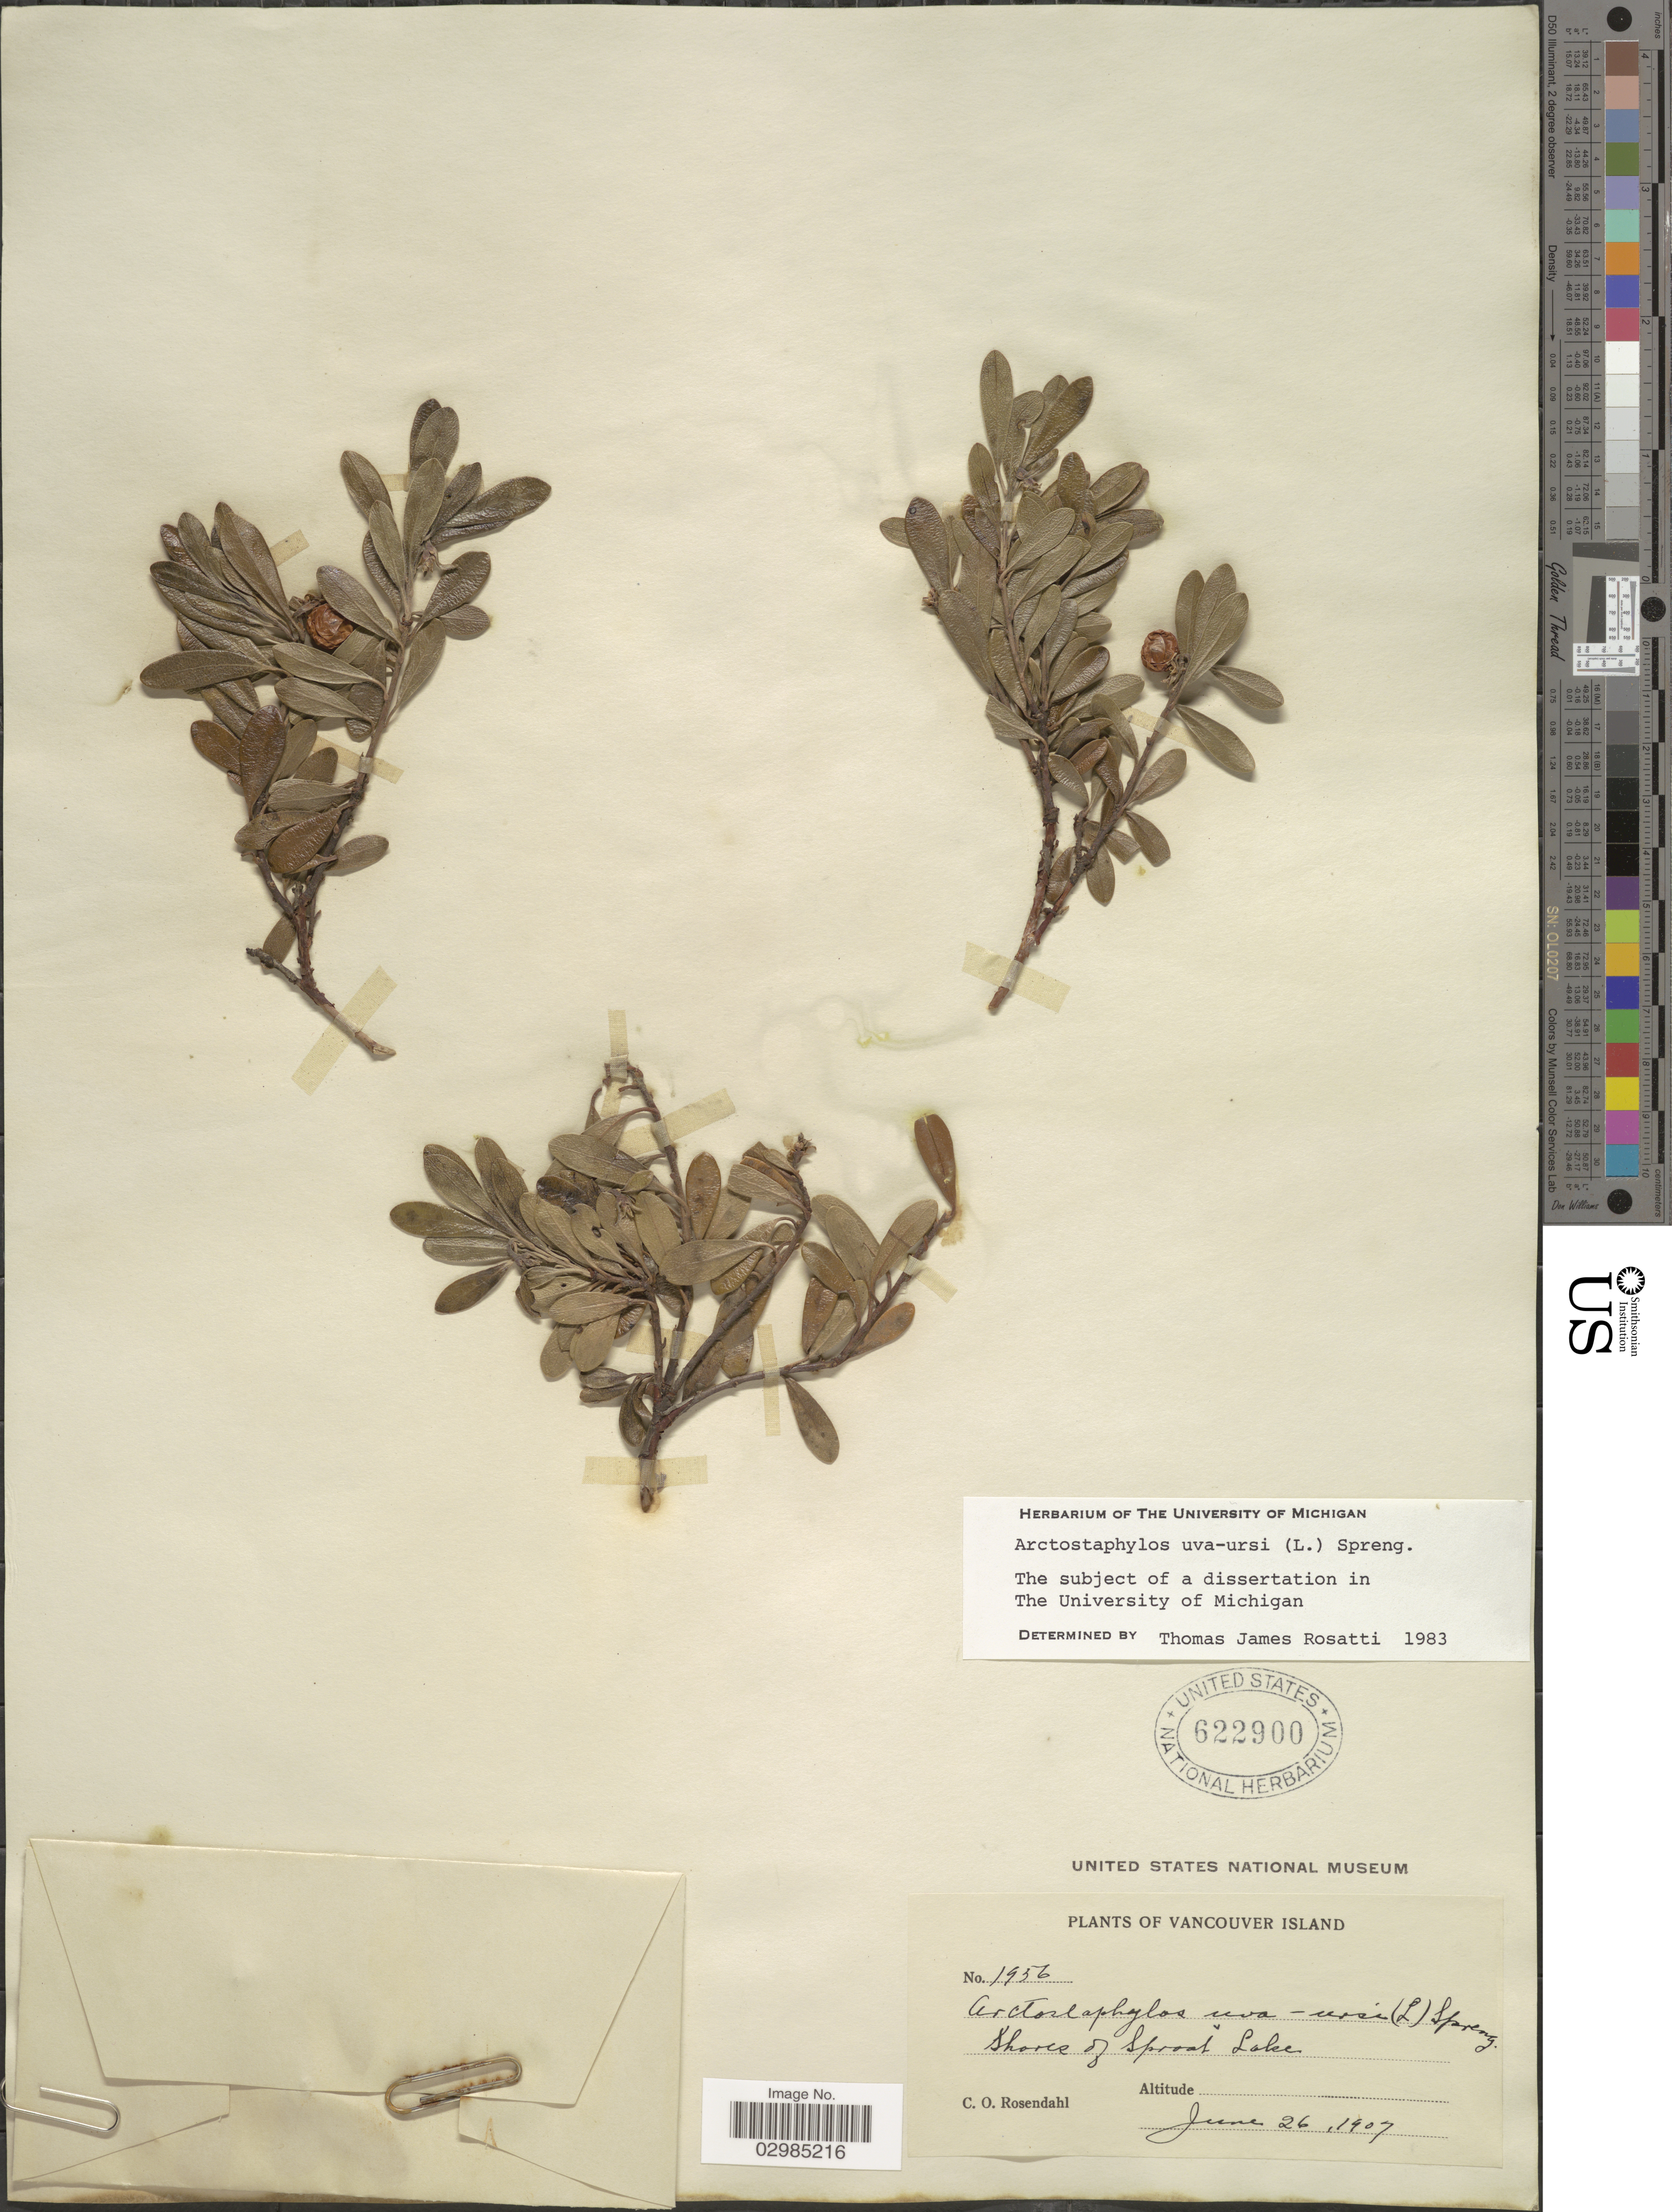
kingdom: Plantae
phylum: Tracheophyta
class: Magnoliopsida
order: Ericales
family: Ericaceae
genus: Arctostaphylos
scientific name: Arctostaphylos uva-ursi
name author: (L.) Spreng.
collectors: C. O. Rosendahl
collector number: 1956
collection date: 1907-06-26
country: Canada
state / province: British Columbia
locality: Vancouver Island. Shores of Sproat Lake.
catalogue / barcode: US 622900